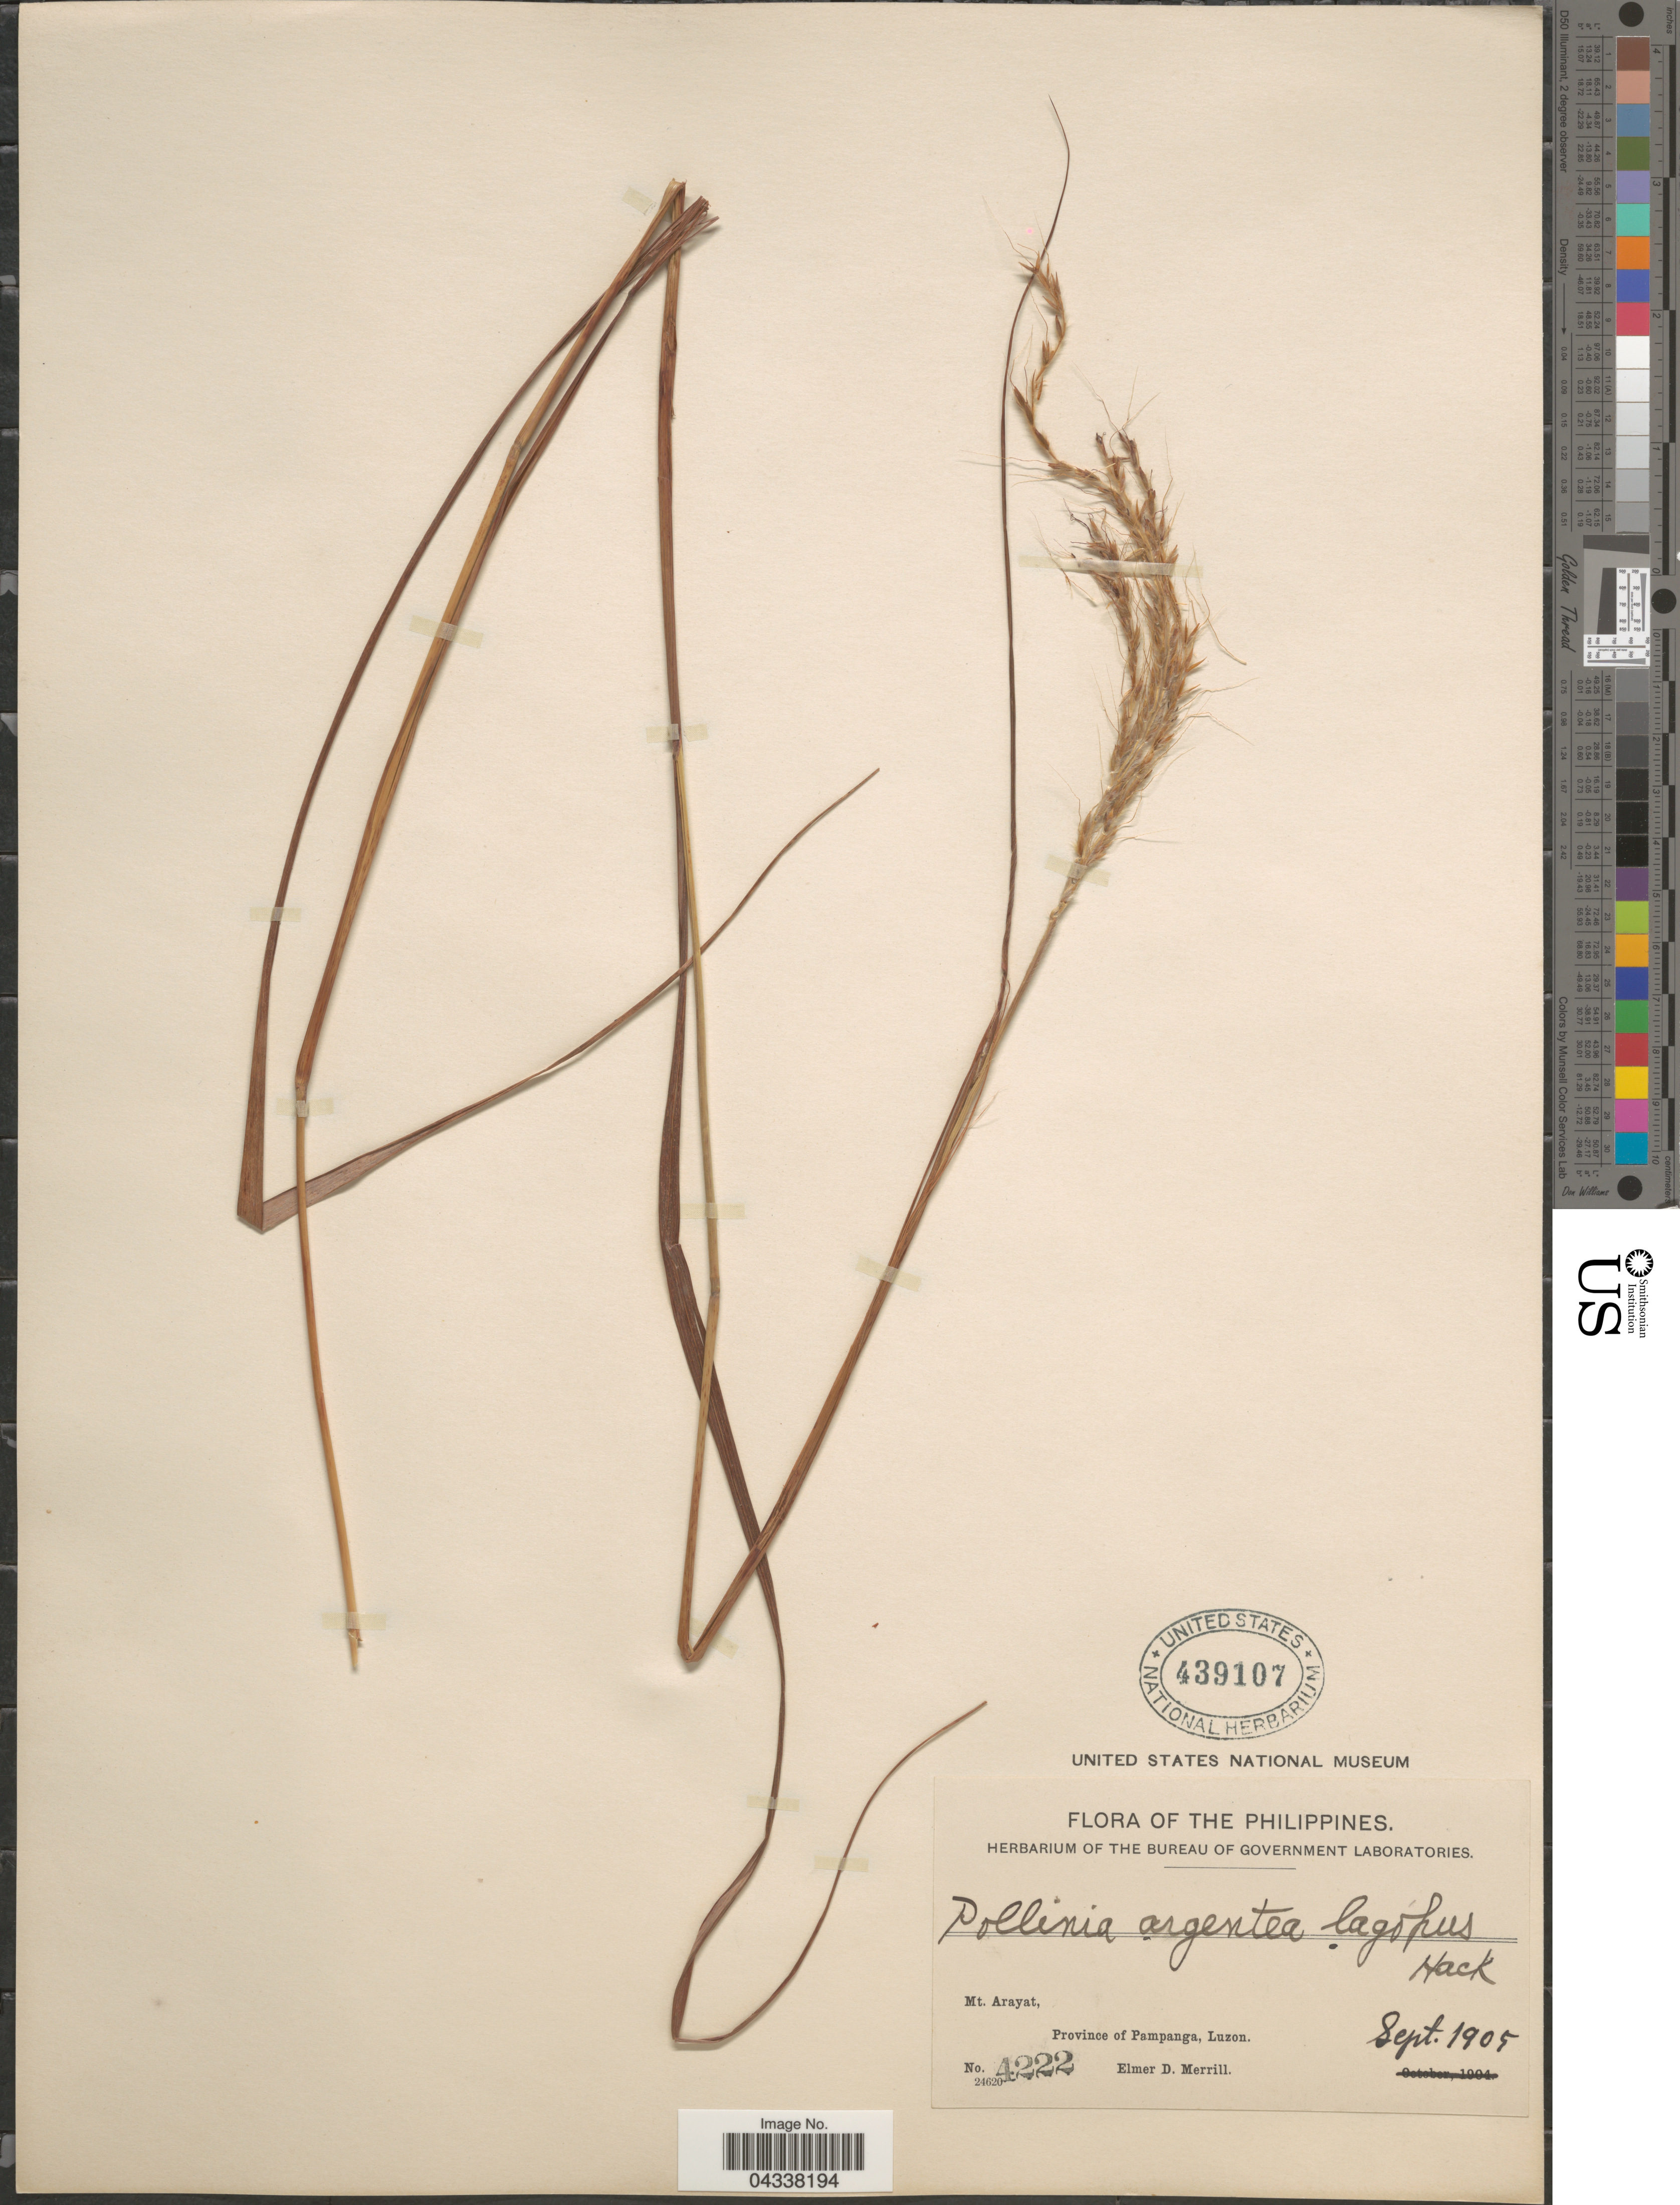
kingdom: Plantae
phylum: Tracheophyta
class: Liliopsida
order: Poales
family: Poaceae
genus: Pseudopogonatherum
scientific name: Pseudopogonatherum speciosum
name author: (Debeaux) Ohwi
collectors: E. D. Merrill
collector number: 4222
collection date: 1905-09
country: Philippines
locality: Mt. Arayat, Province of Pampanga, Luzon.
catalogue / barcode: US 439107